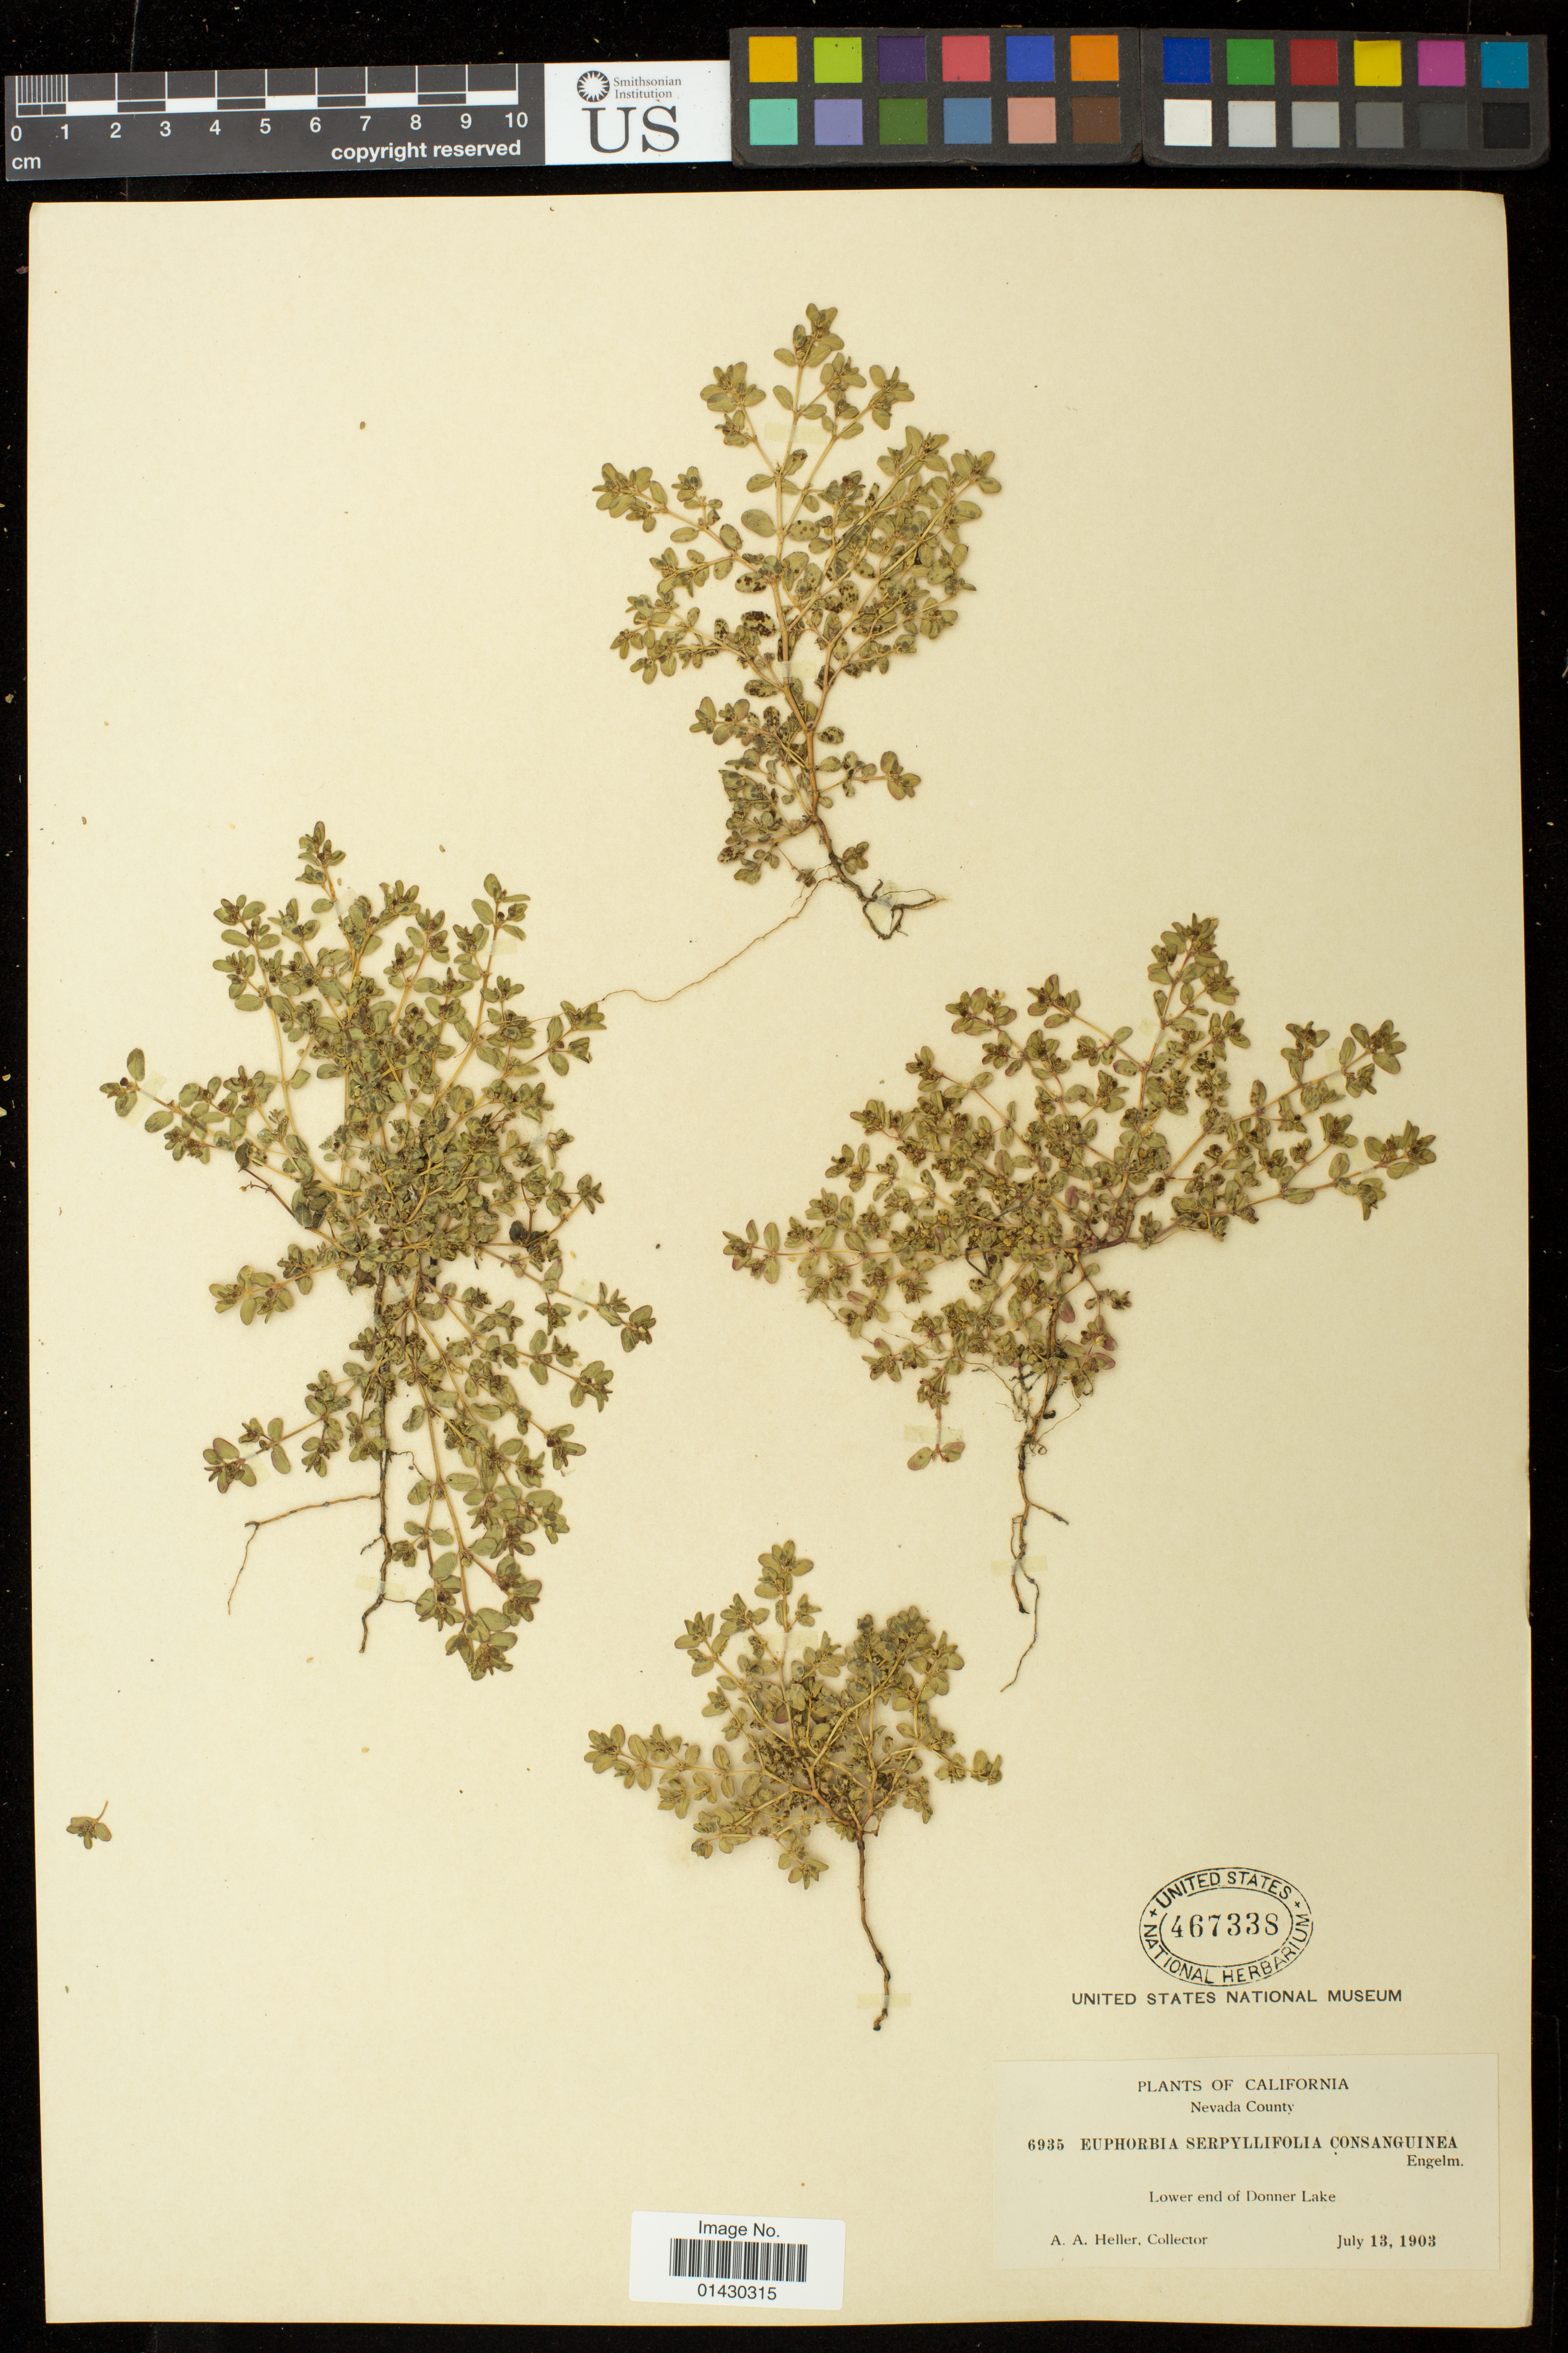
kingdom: Plantae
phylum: Tracheophyta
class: Magnoliopsida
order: Malpighiales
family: Euphorbiaceae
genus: Euphorbia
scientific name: Euphorbia serpillifolia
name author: Pers.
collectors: A. A. Heller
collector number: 6935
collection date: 1903-07-13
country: United States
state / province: California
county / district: Nevada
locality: Lower end of Donner Lake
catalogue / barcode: US 467338